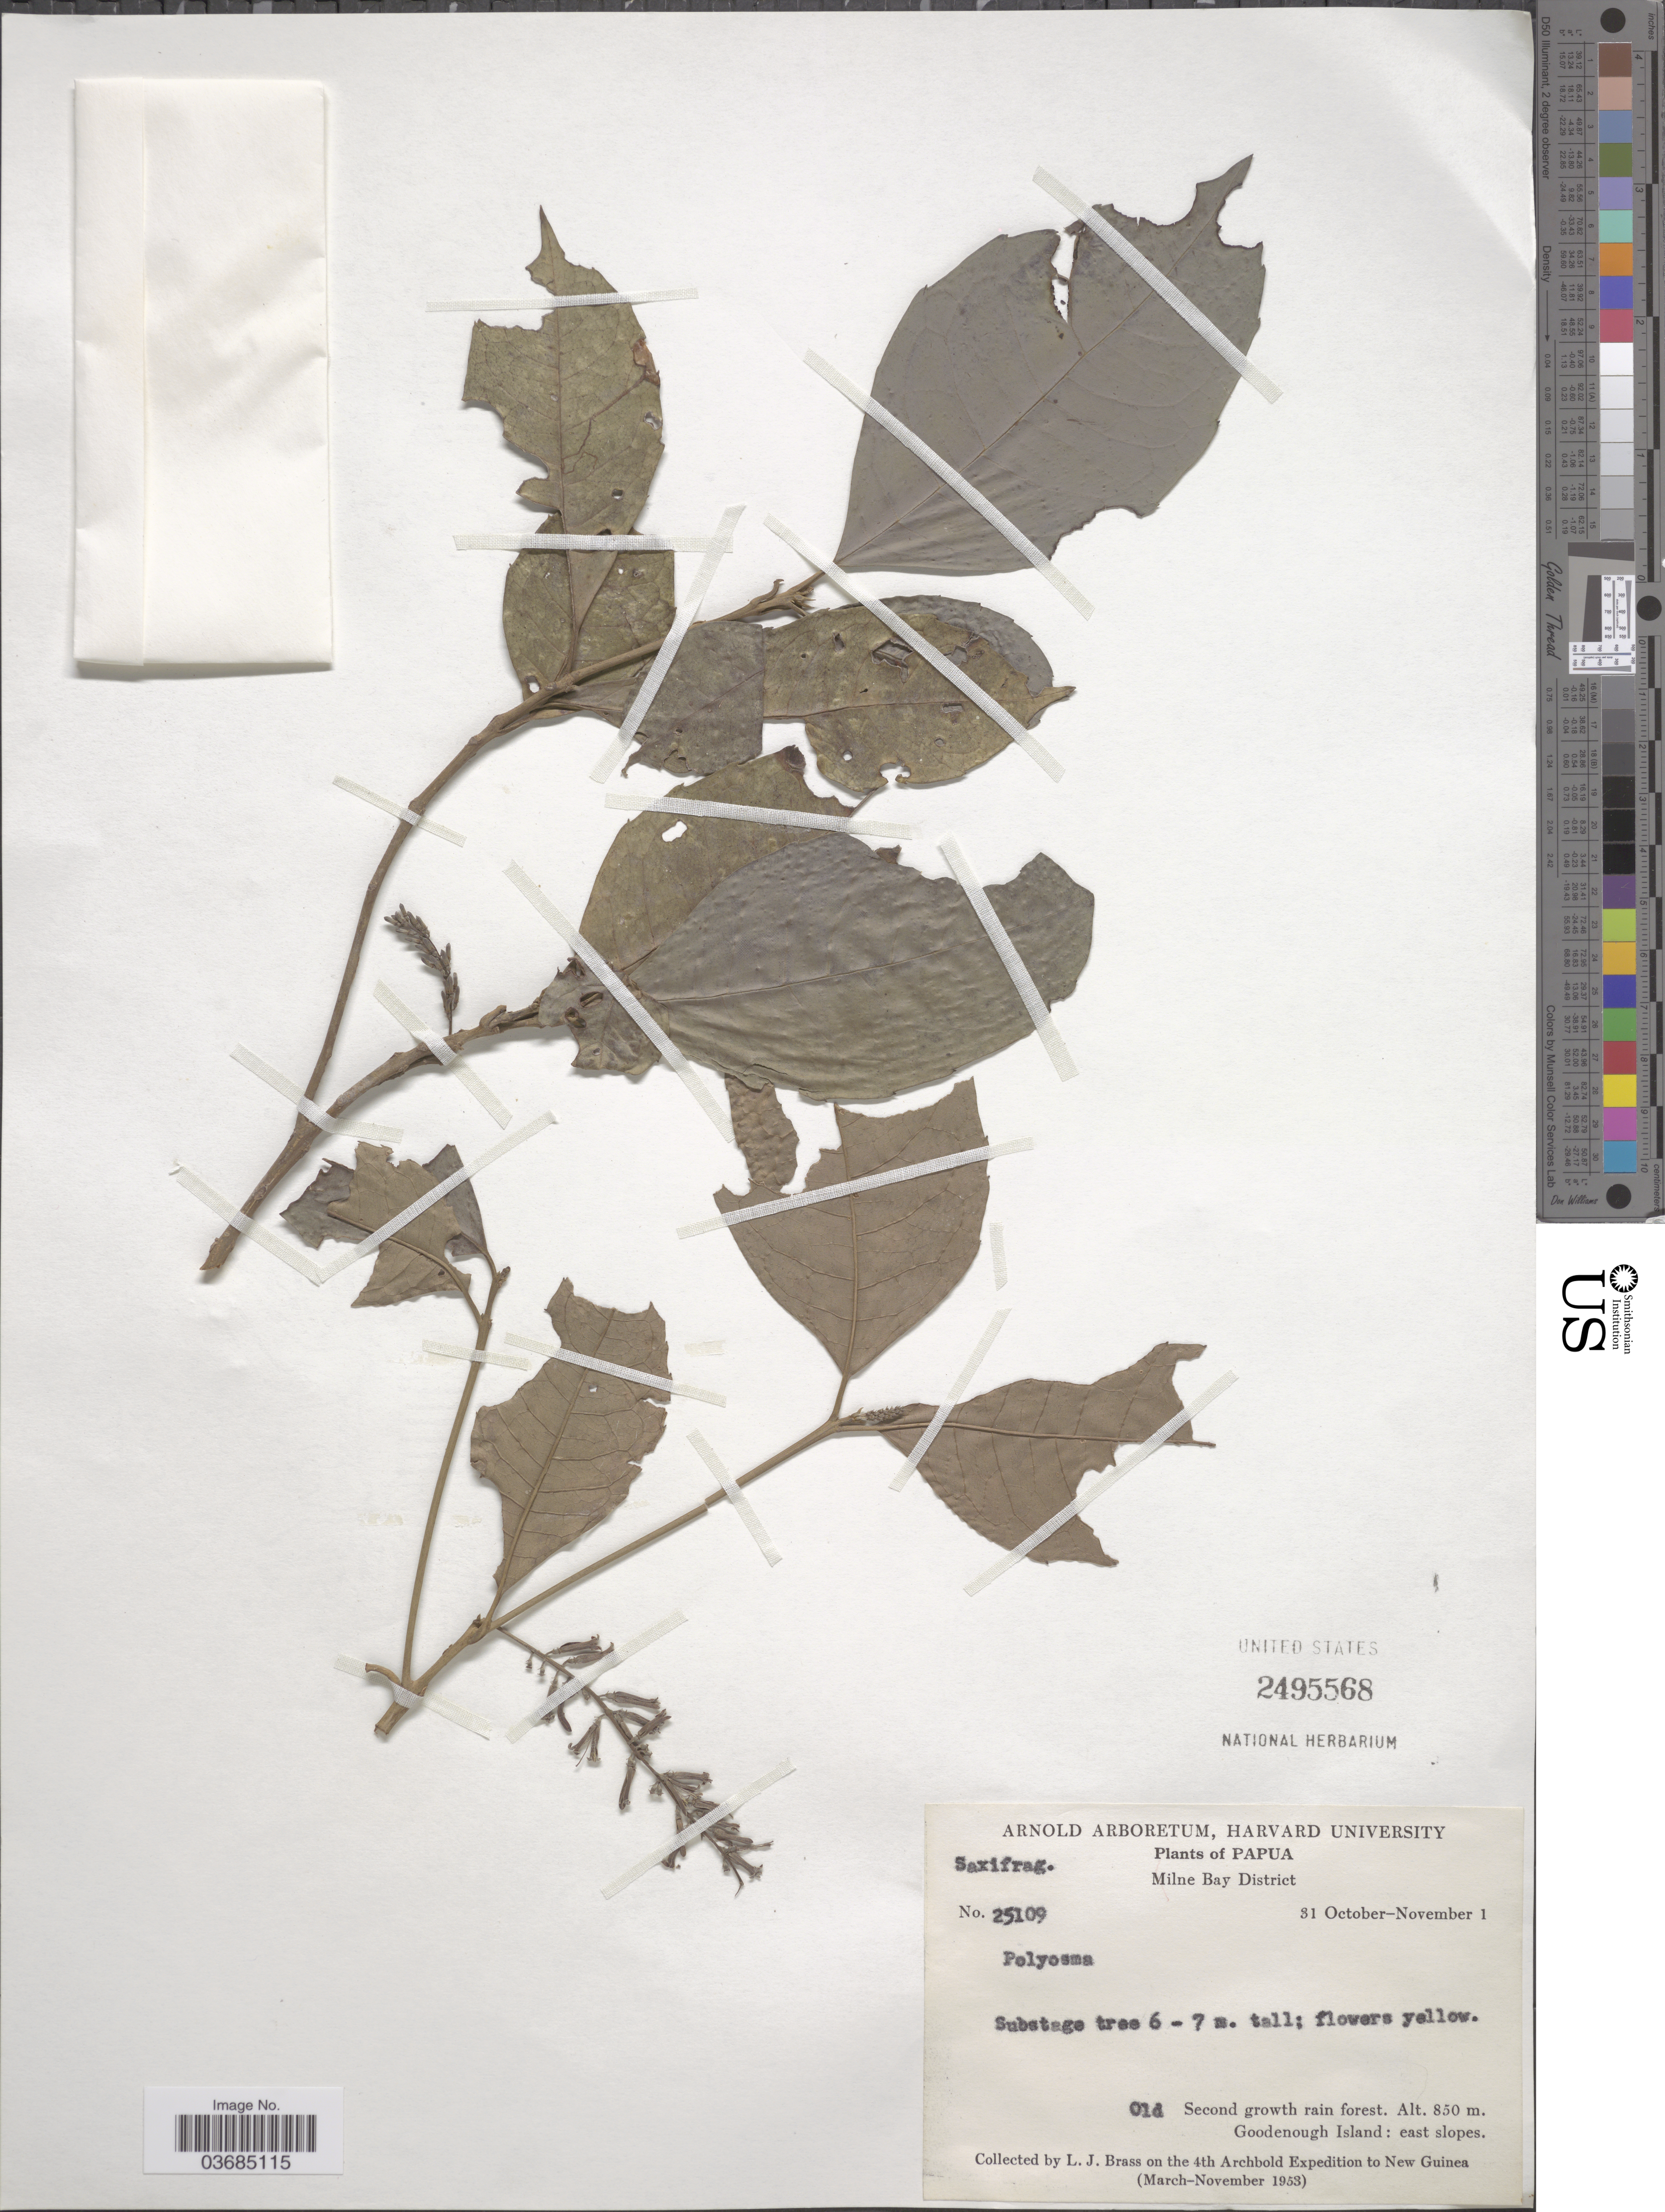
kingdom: Plantae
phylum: Tracheophyta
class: Magnoliopsida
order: Escalloniales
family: Escalloniaceae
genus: Polyosma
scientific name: Polyosma sp.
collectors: L. J. Brass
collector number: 25109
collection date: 1953-10-31/1953-11-01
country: Papua New Guinea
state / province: Milne Bay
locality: Milne Bay District. Goodenough Island: east slopes. On the 4th Archbold Expedition to New Guinea (March-November 1953).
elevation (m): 850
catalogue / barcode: US 2495568